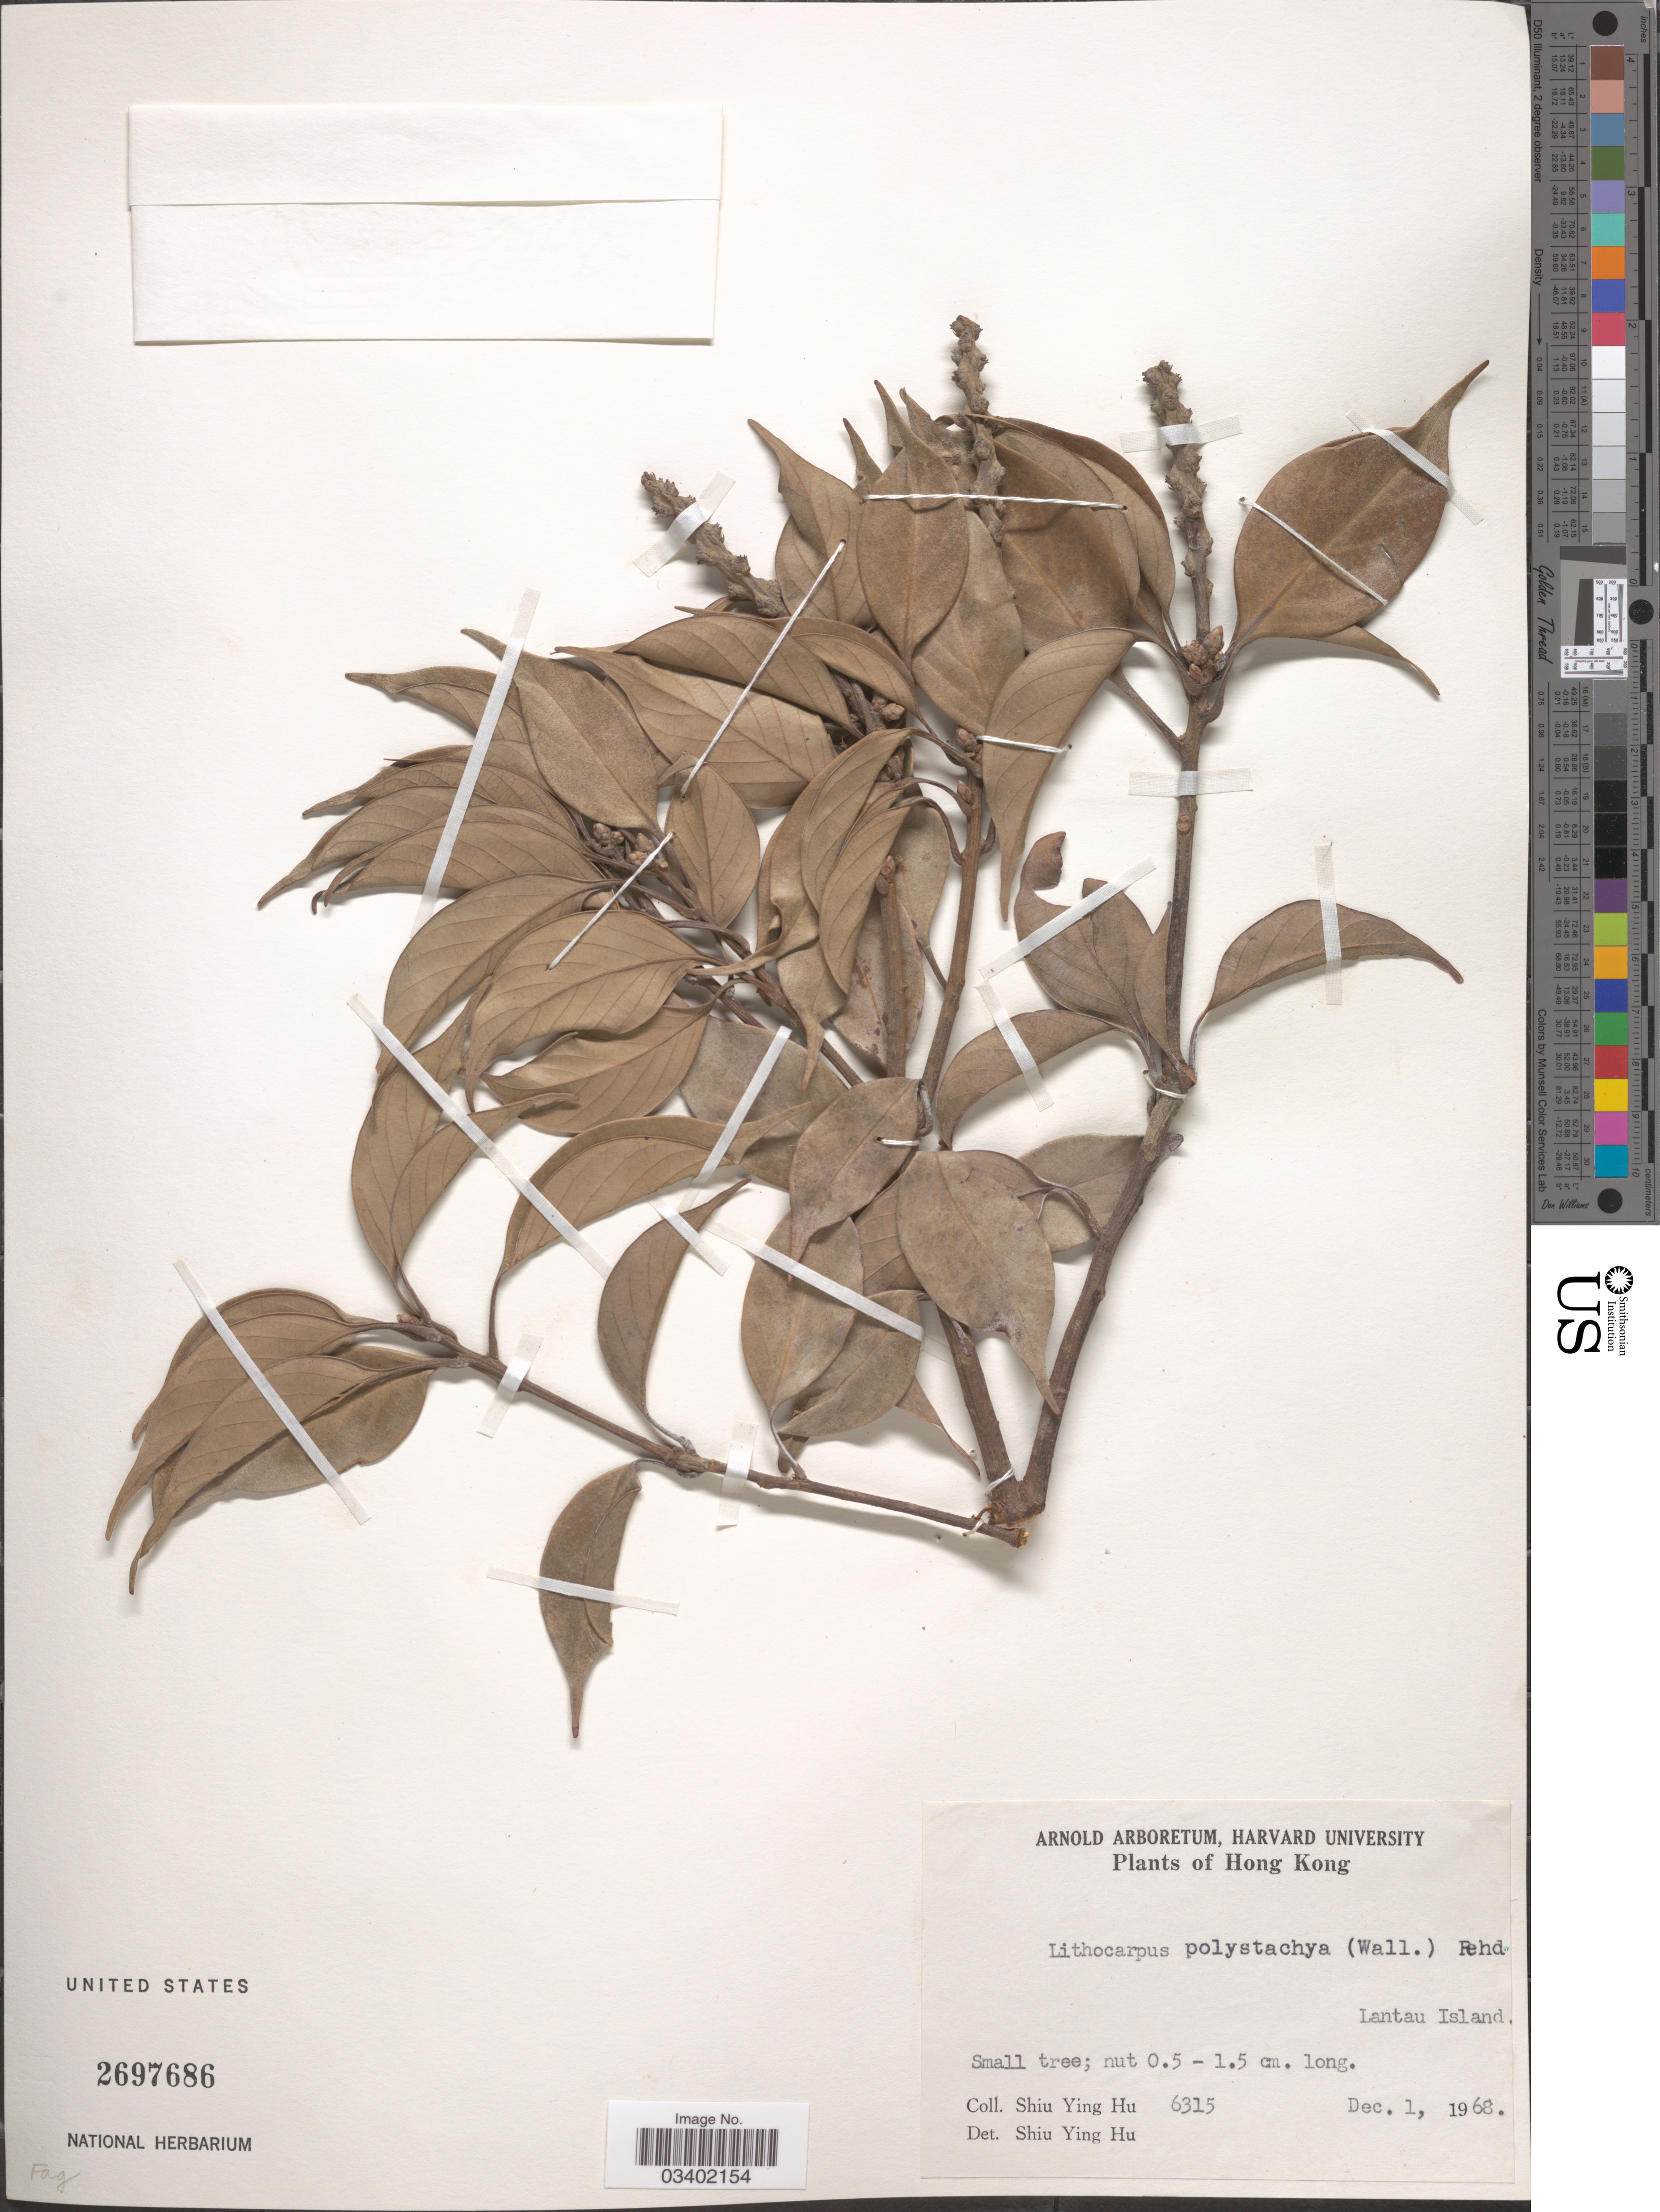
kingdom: Plantae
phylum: Tracheophyta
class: Magnoliopsida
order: Fagales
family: Fagaceae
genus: Lithocarpus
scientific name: Lithocarpus polystachyus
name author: (Wall. ex A. DC.) Rehder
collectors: S. Y. Hu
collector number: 6315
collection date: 1968-12-01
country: China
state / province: Hong Kong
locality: Lantau Island.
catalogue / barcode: US 2697686